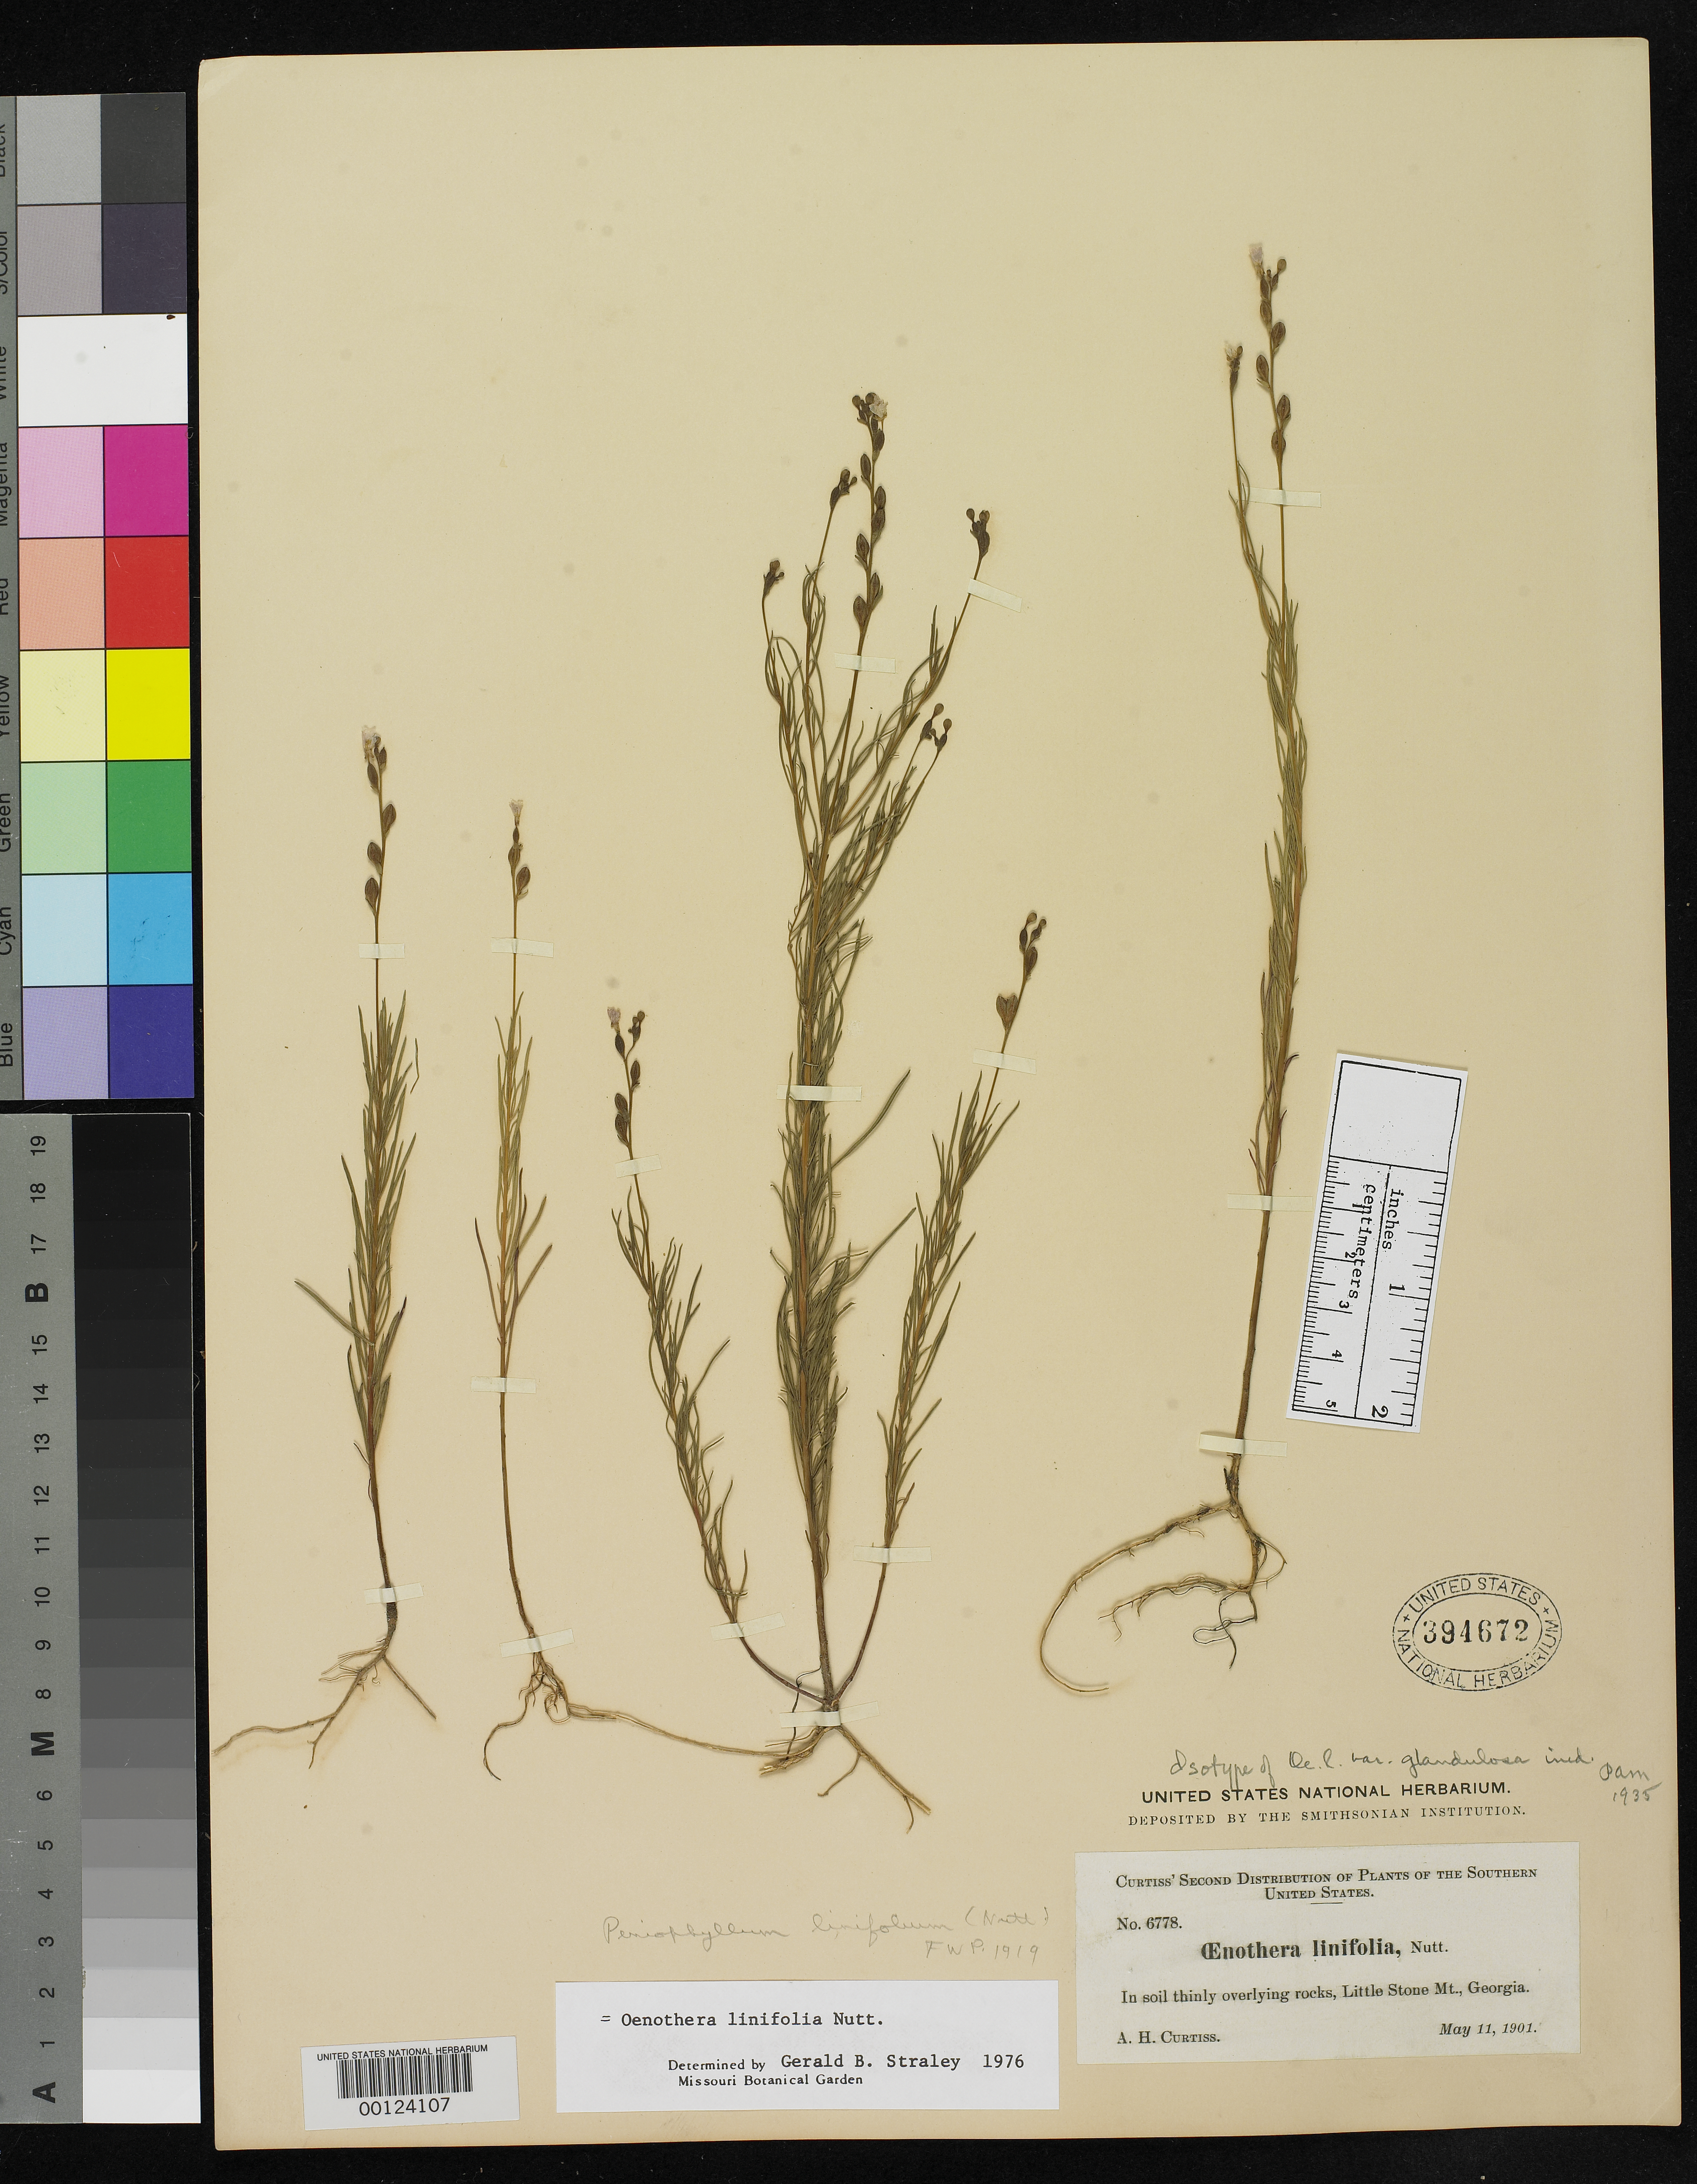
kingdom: Plantae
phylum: Tracheophyta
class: Magnoliopsida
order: Myrtales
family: Onagraceae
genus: Oenothera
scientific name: Oenothera linifolia var. glandulosa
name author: Munz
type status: Isotype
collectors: A. H. Curtiss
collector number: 6778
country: United States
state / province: Georgia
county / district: De Kalb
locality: Little Stone Mountain.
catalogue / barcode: US 394672